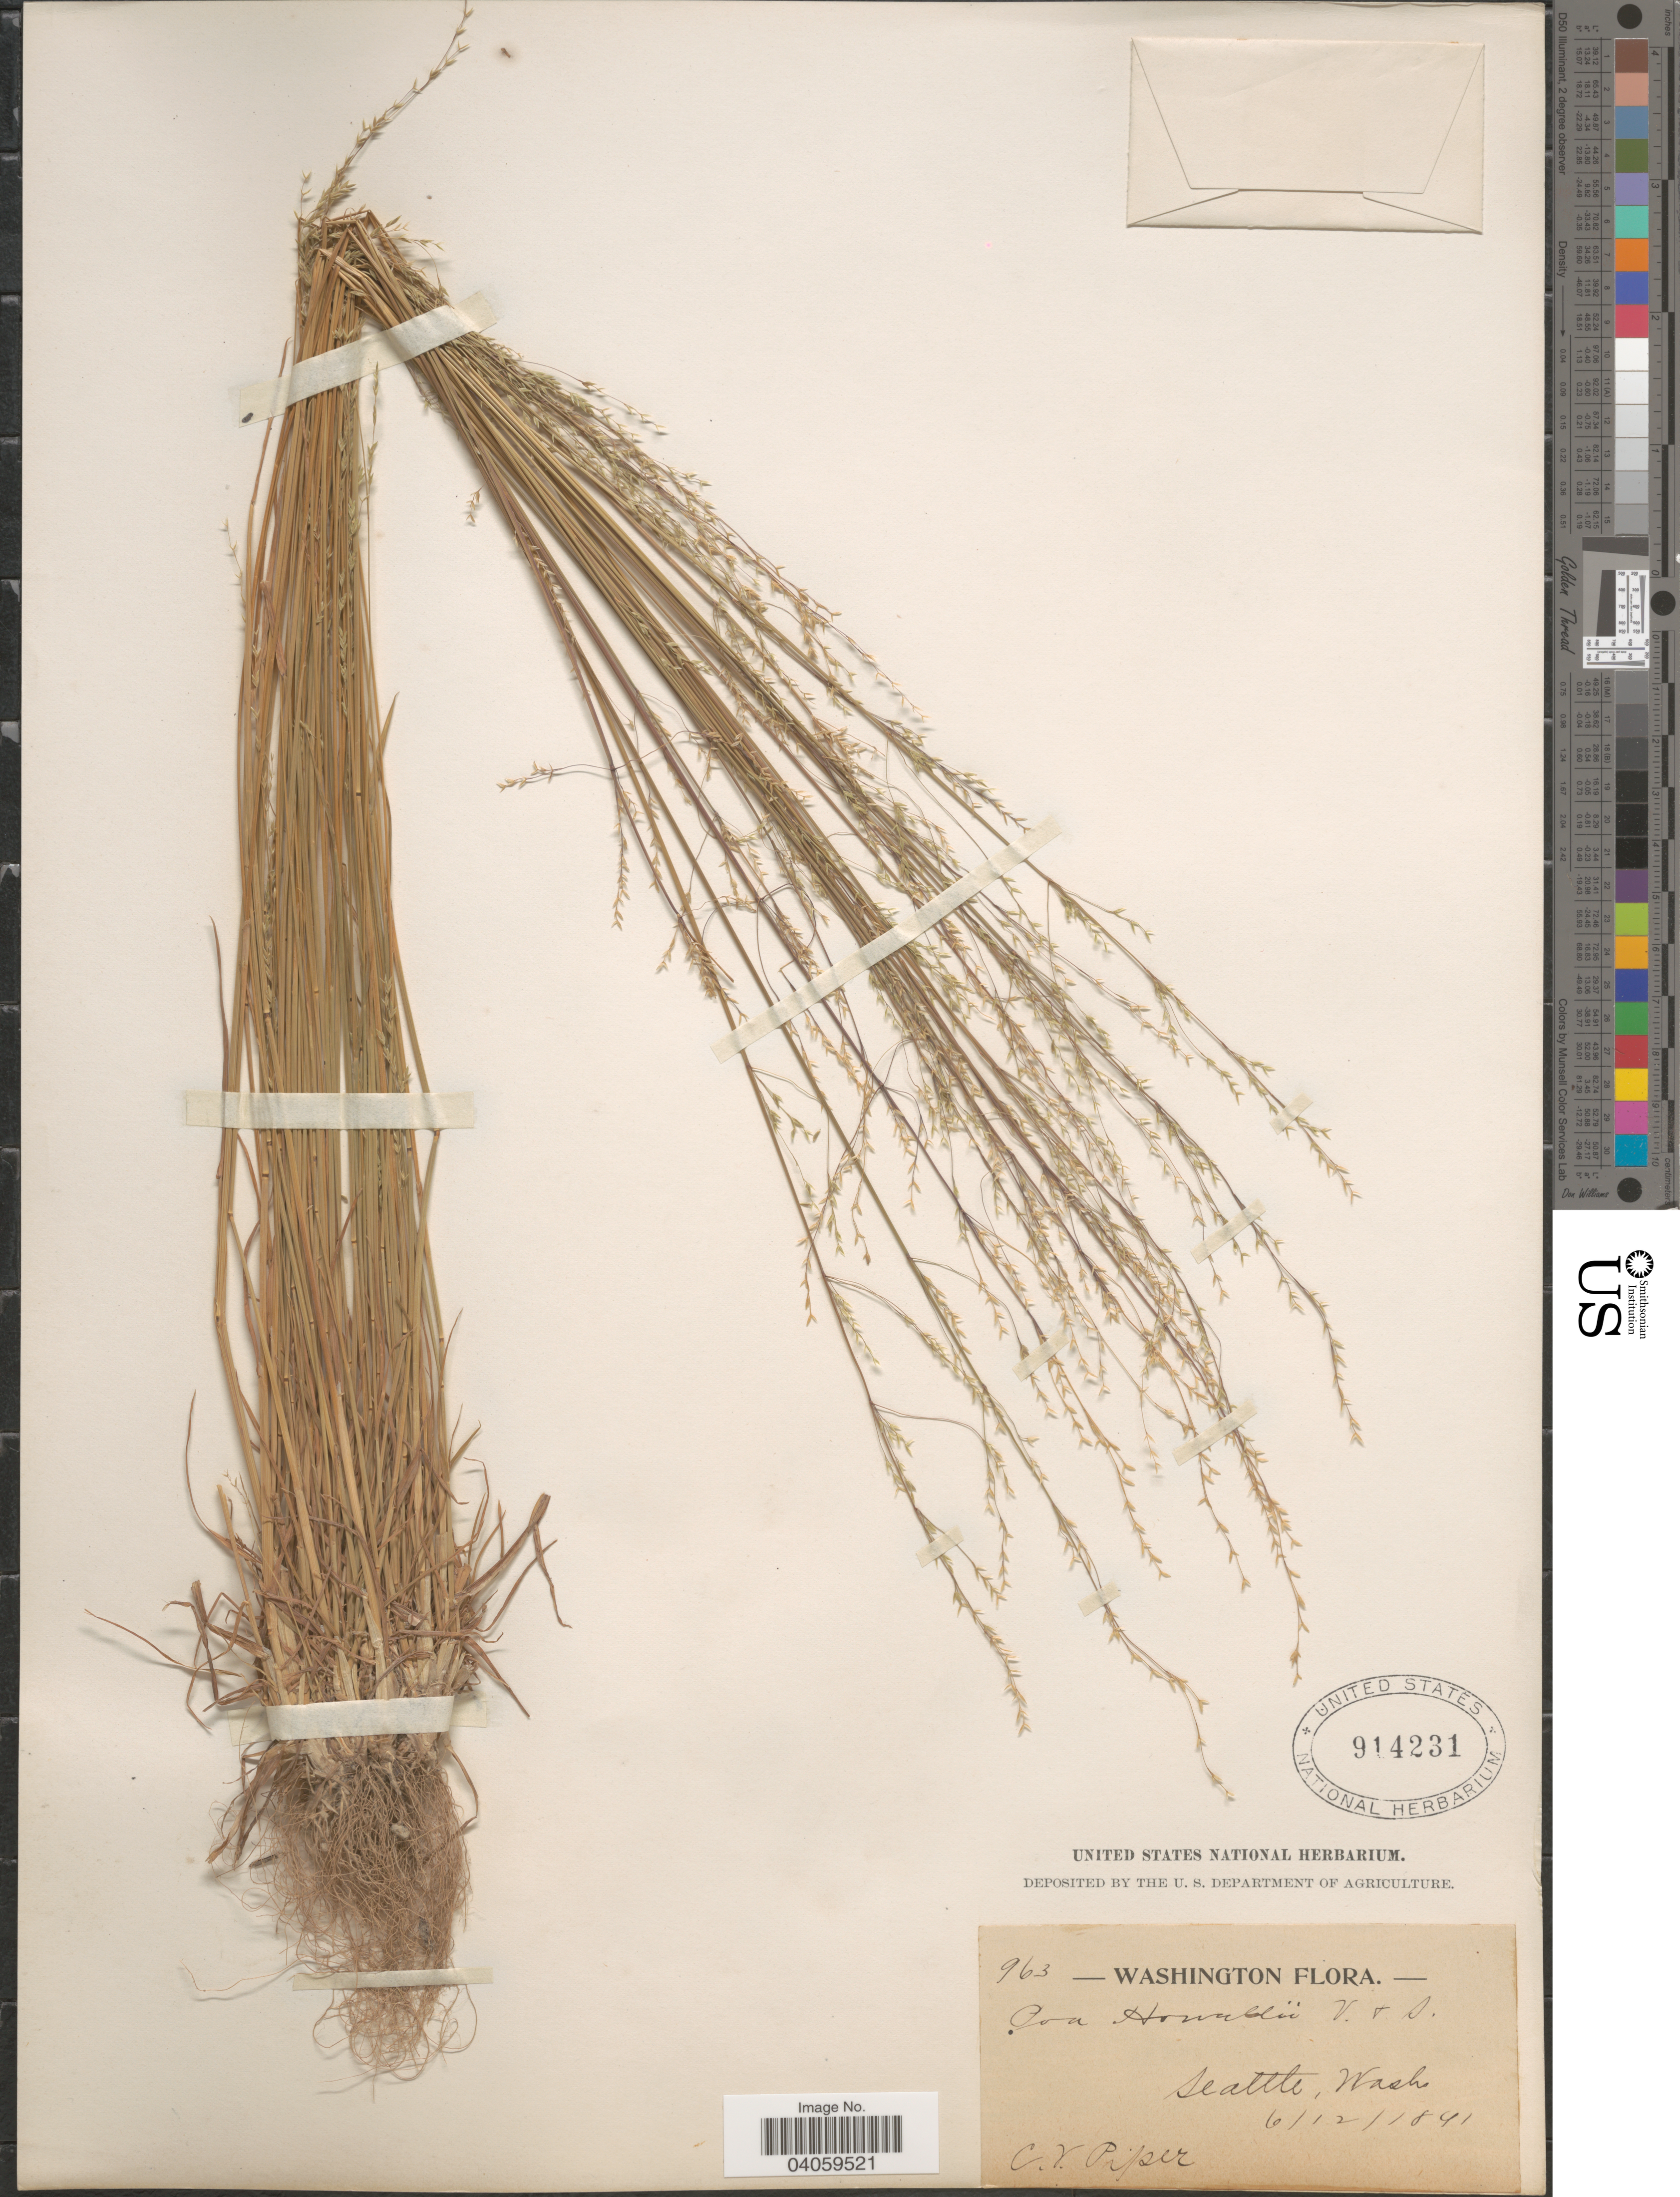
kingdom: Plantae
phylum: Tracheophyta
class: Liliopsida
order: Poales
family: Poaceae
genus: Poa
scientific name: Poa howellii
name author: Vasey & Scribn.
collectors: C. V. Piper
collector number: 963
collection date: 1891-06-12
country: United States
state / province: Washington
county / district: King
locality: Seattle.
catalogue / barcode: US 914231